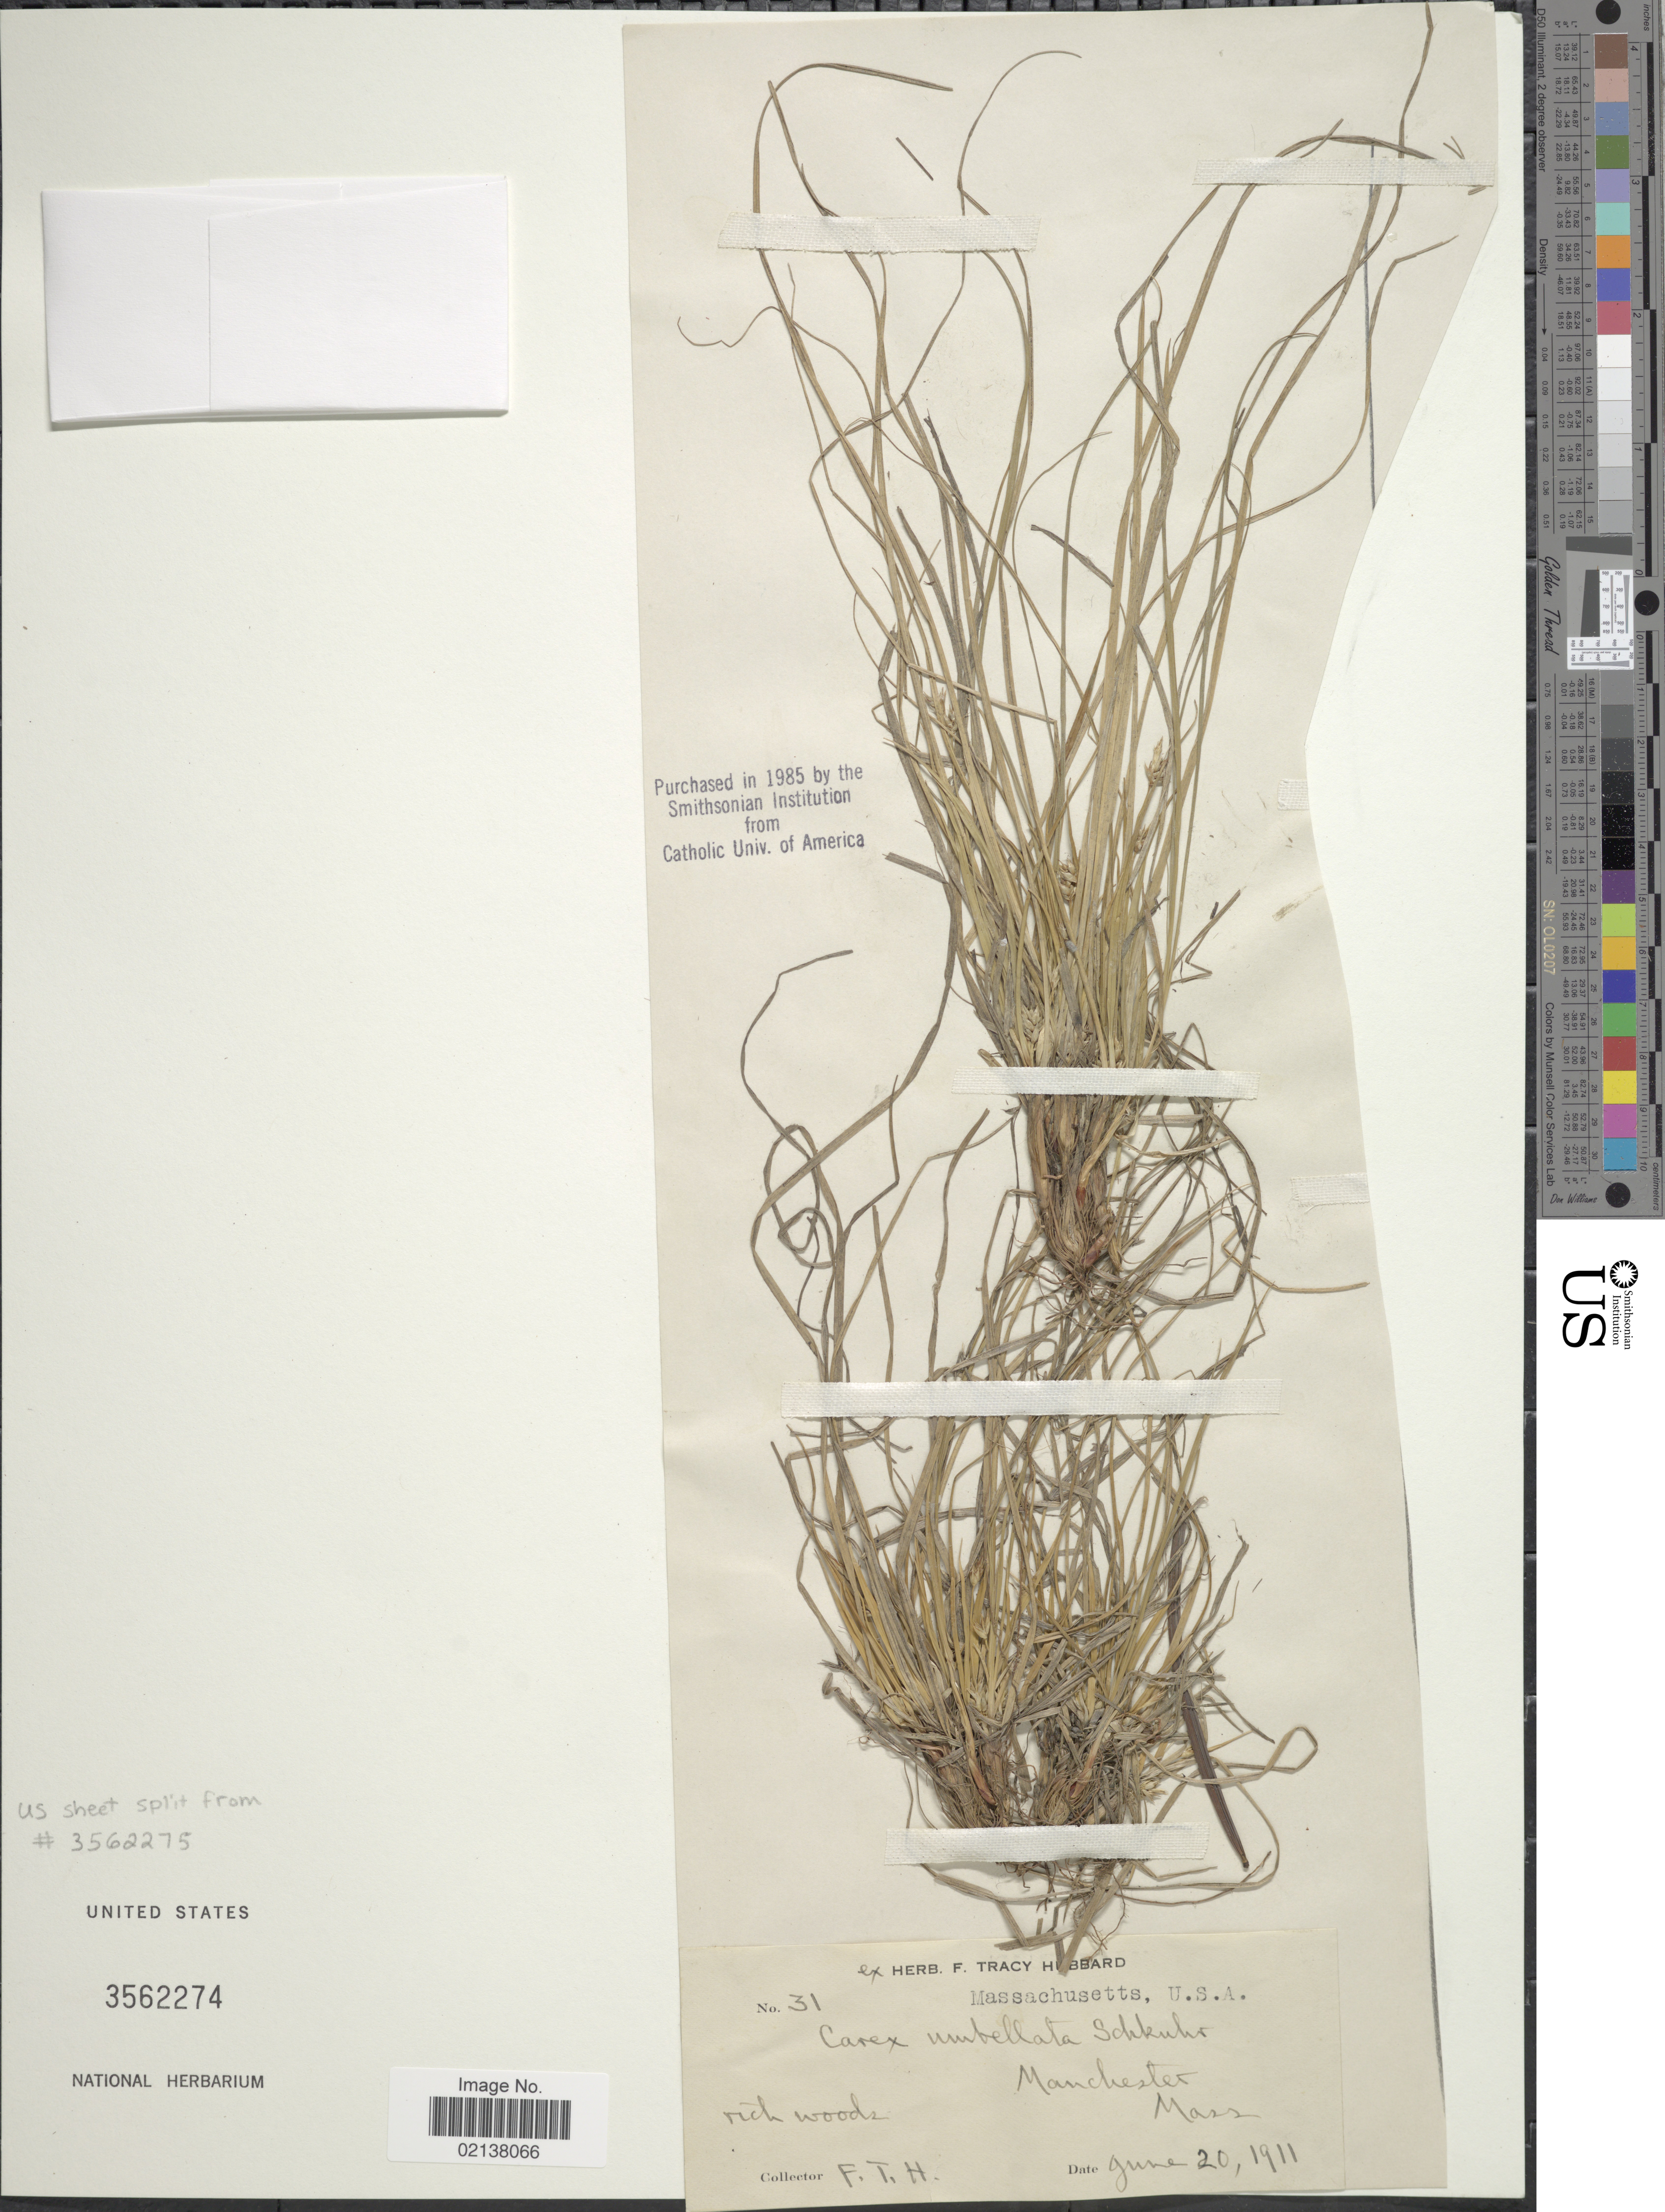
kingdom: Plantae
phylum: Tracheophyta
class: Liliopsida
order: Poales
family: Cyperaceae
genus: Carex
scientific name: Carex umbellata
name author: Schkuhr ex Willd.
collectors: F. T. Hubbard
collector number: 31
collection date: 1911-06-20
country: United States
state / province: Massachusetts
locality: Manchester.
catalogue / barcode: US 3562274